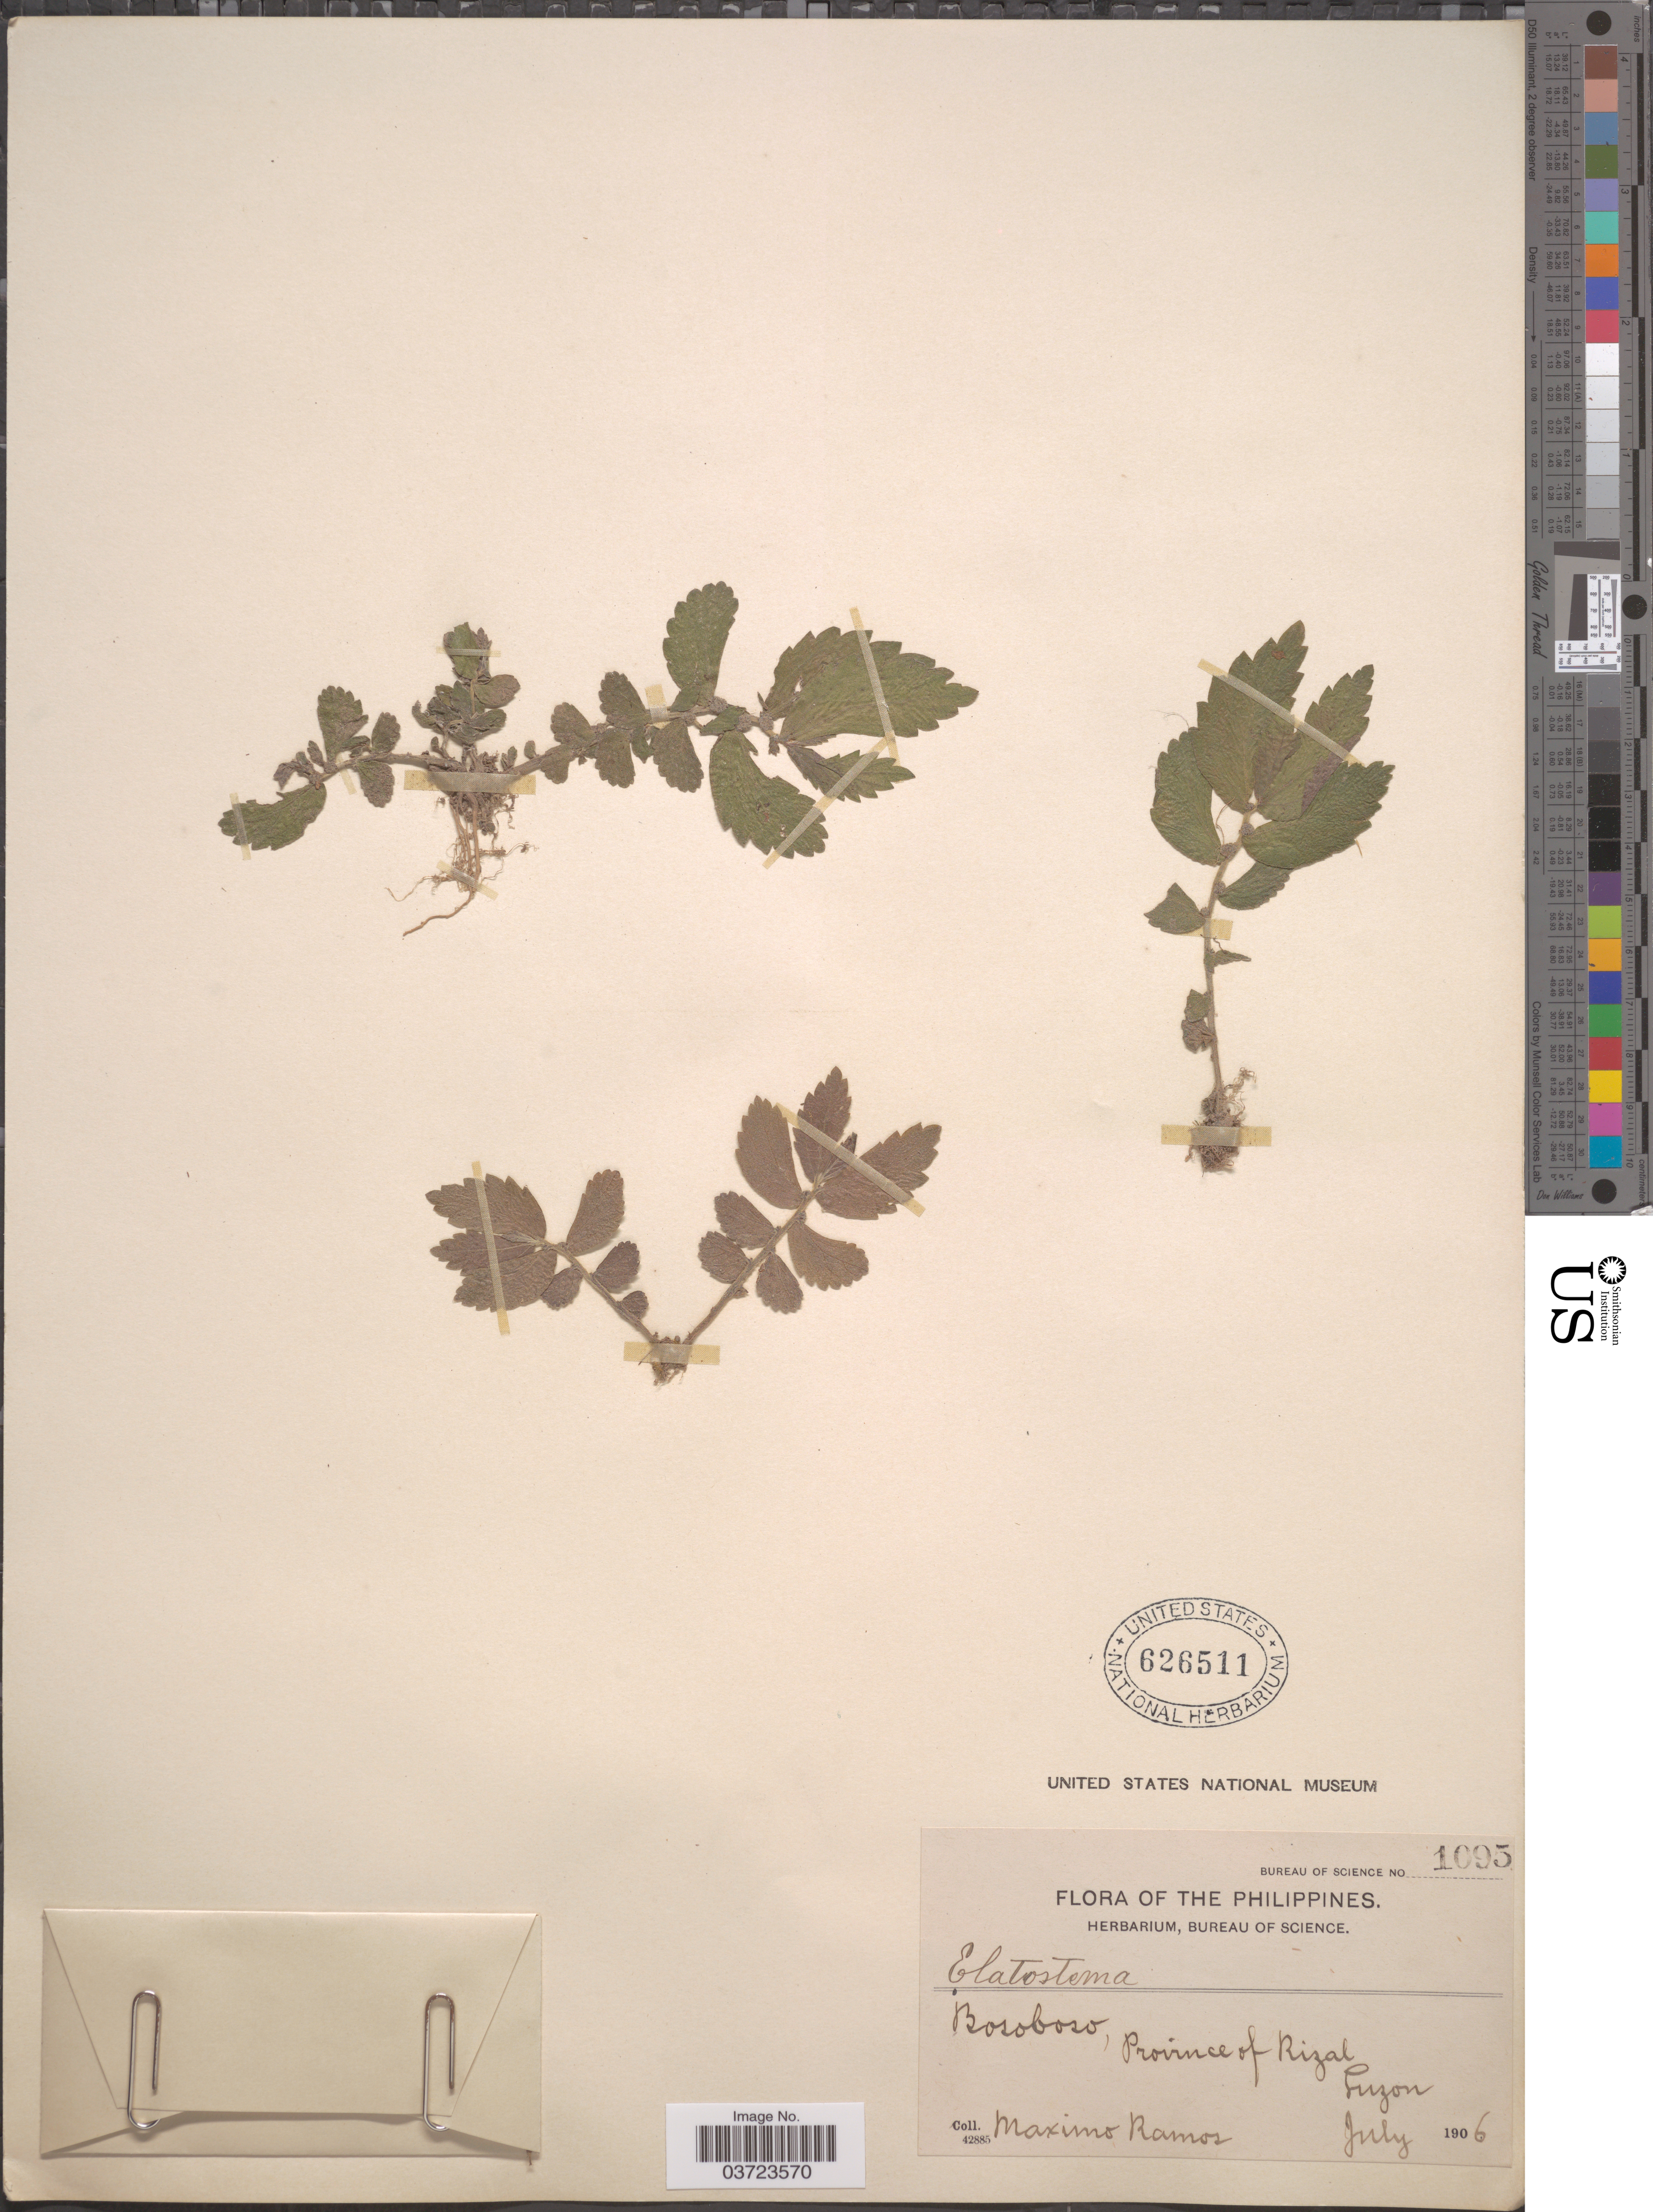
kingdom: Plantae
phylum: Tracheophyta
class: Magnoliopsida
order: Rosales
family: Urticaceae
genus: Elatostema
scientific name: Elatostema sp.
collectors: M. Ramos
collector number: Bureau of Science 1095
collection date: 1906-07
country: Philippines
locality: Bosoboso, Province of Rizal. Luzon.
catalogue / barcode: US 626511